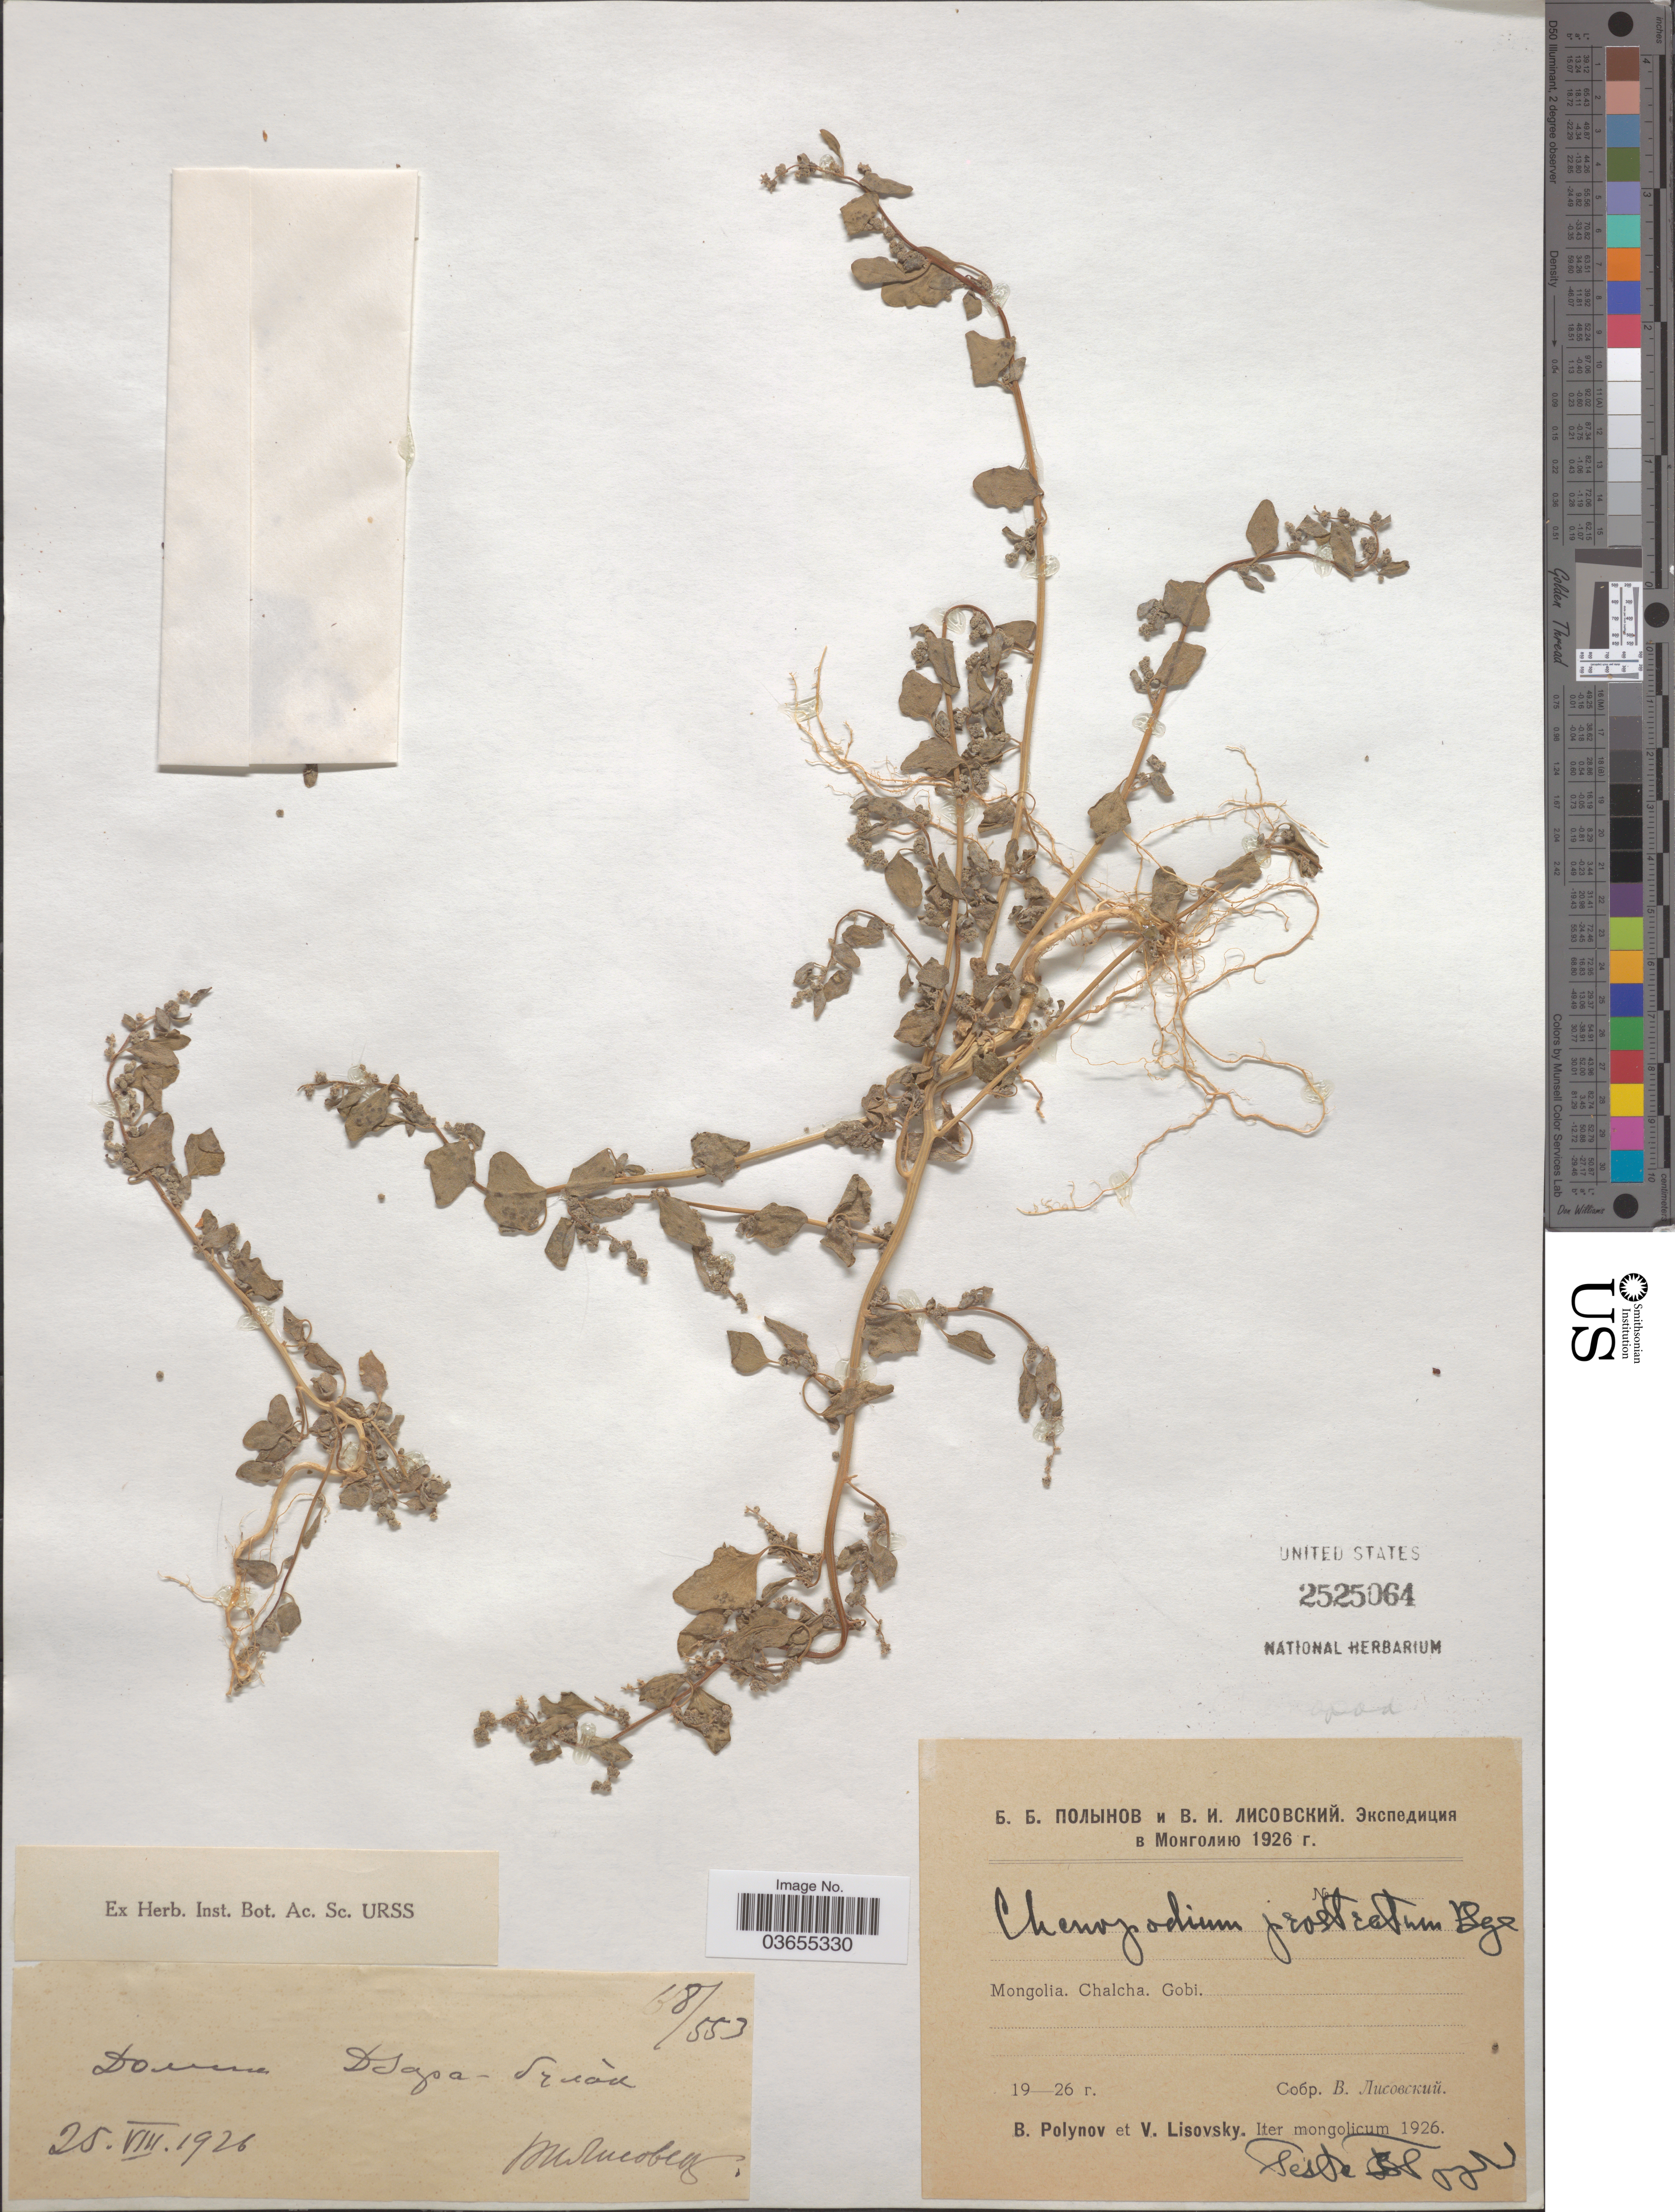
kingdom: Plantae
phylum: Tracheophyta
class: Magnoliopsida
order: Caryophyllales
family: Amaranthaceae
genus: Chenopodium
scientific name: Chenopodium foliosum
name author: Asch.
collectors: B. Polynov & V. Lisovsky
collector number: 68/553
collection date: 1926-08-25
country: Mongolia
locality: Chalcha. Gobi.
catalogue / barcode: US 2525064